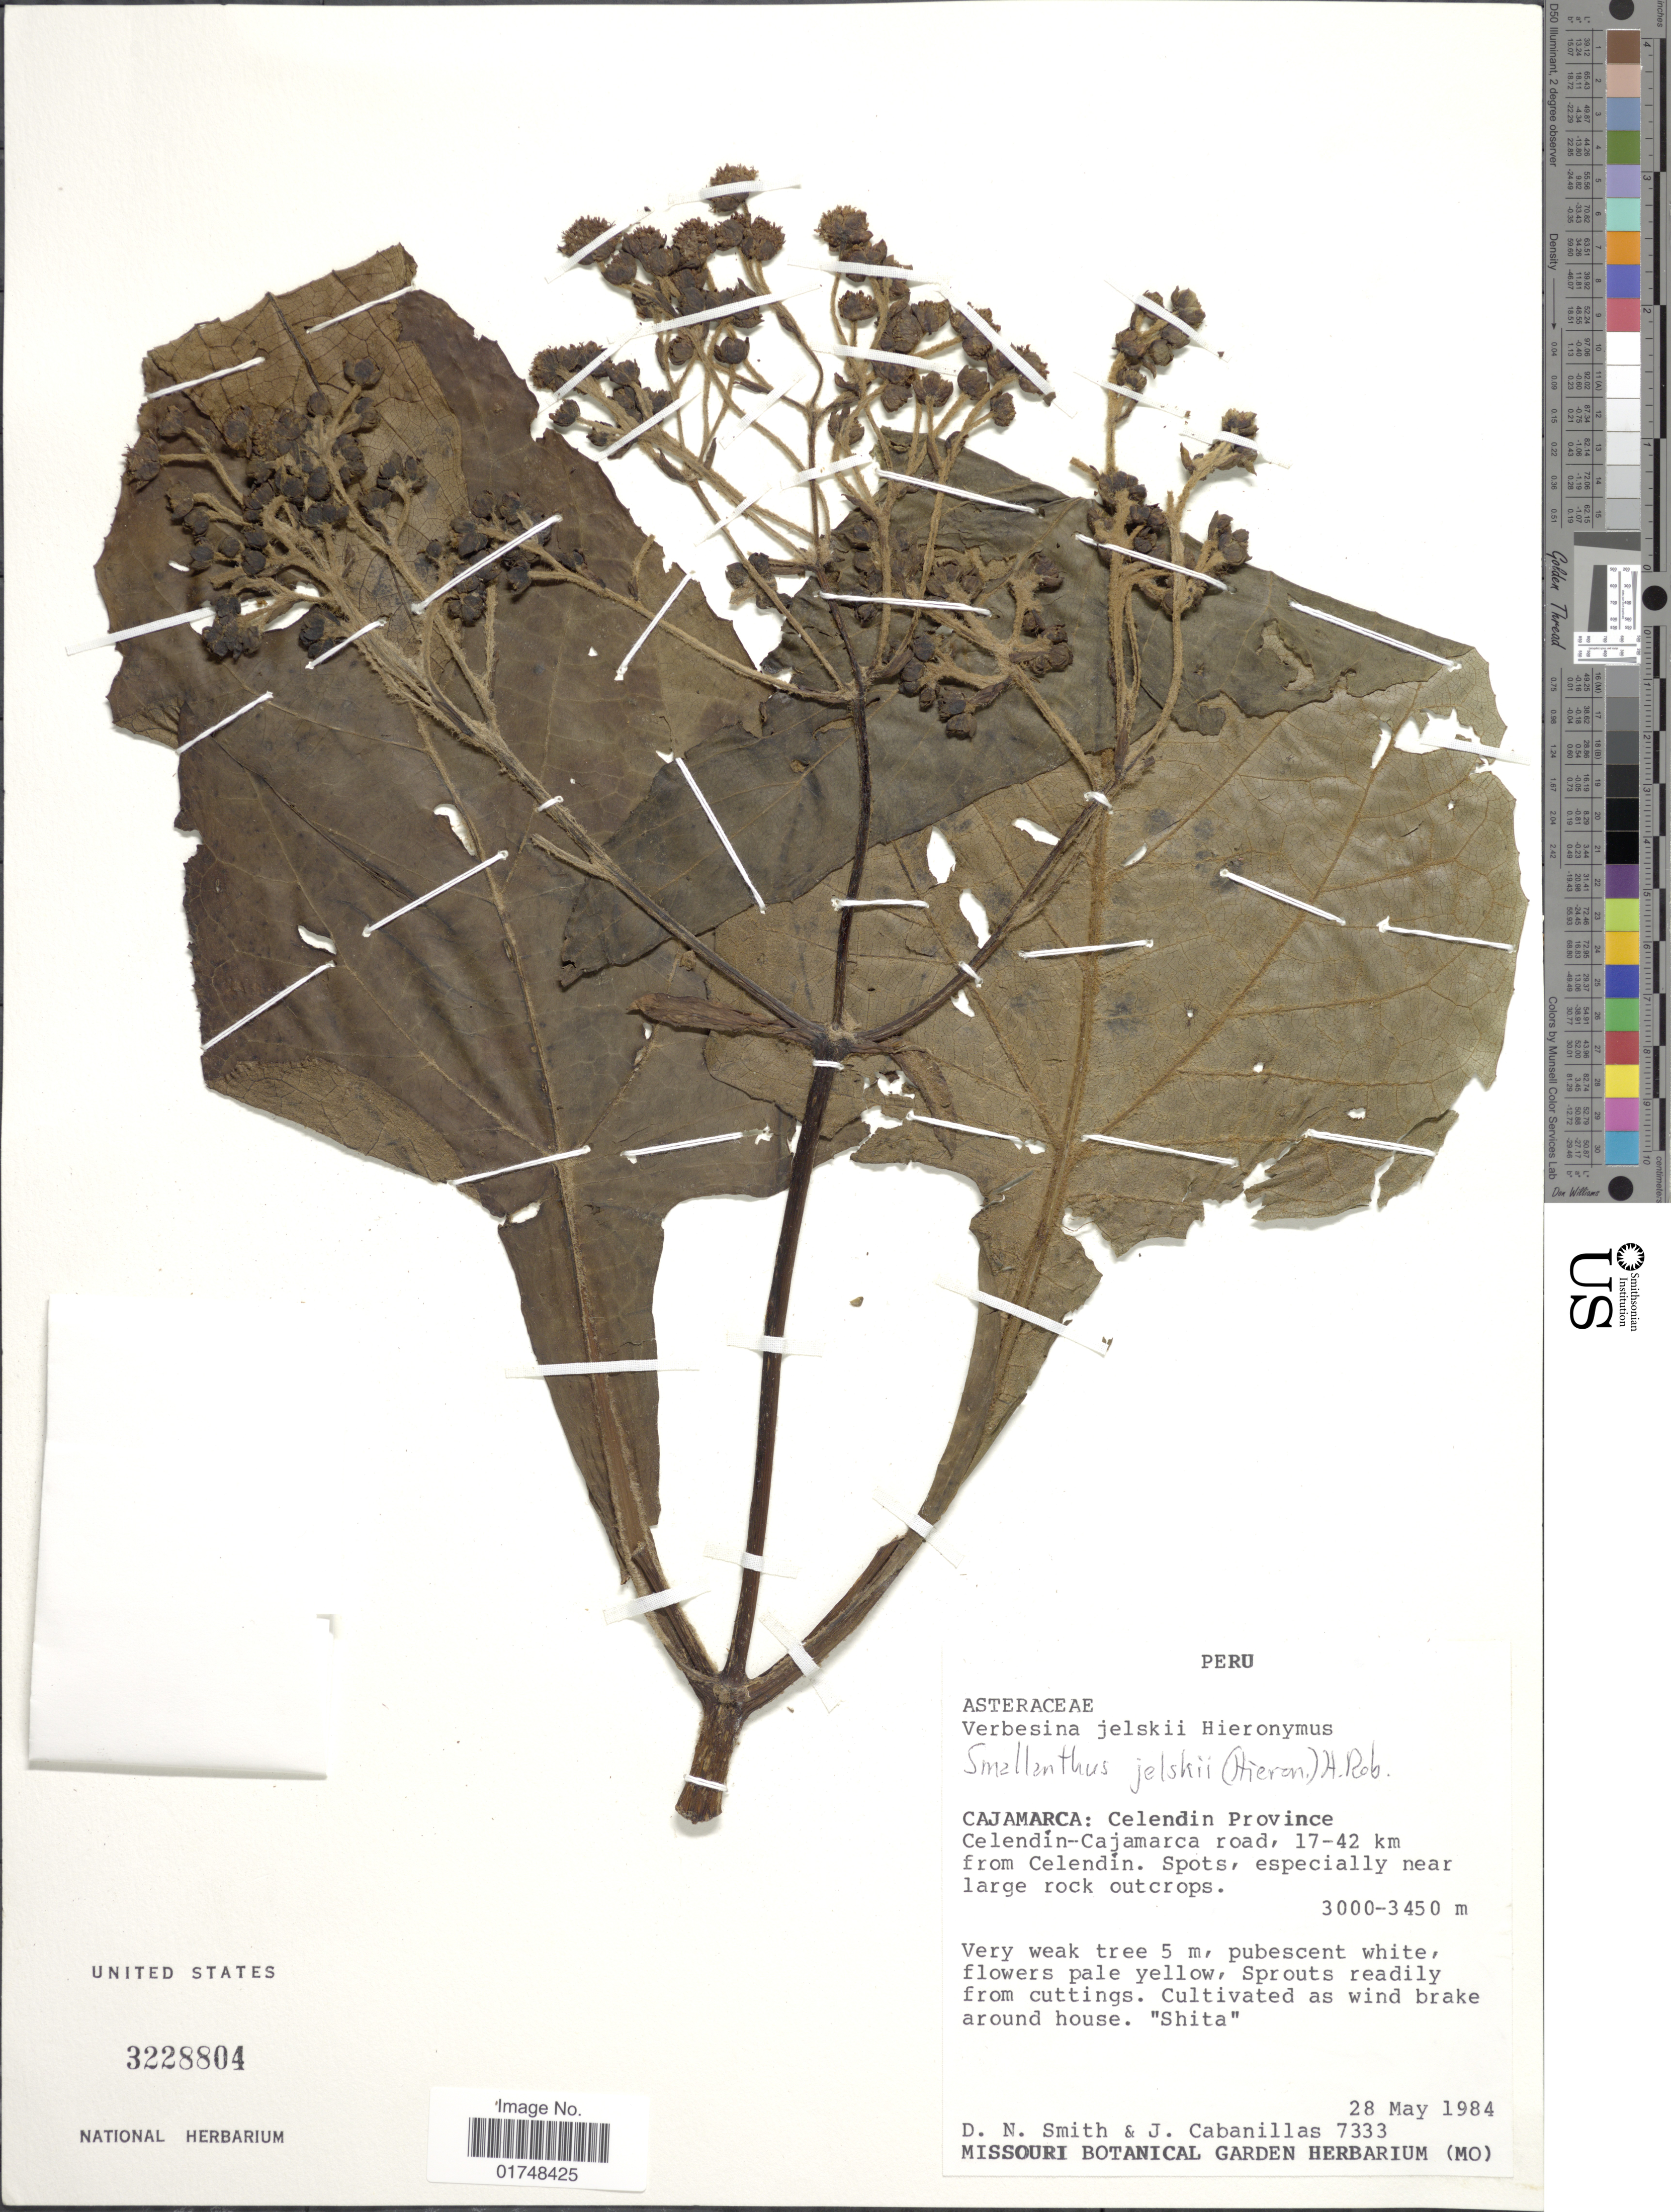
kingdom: Plantae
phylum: Tracheophyta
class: Magnoliopsida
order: Asterales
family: Asteraceae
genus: Smallanthus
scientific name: Smallanthus jelskii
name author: (Hieron.) H. Rob.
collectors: D. Smith & J. Cabanillas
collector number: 7333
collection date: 1984-05-28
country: Peru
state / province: Cajamarca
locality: Celendin Province, Celendin-Cajamarca road, 17-42 km from Celendin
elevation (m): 3000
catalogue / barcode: US 3228804